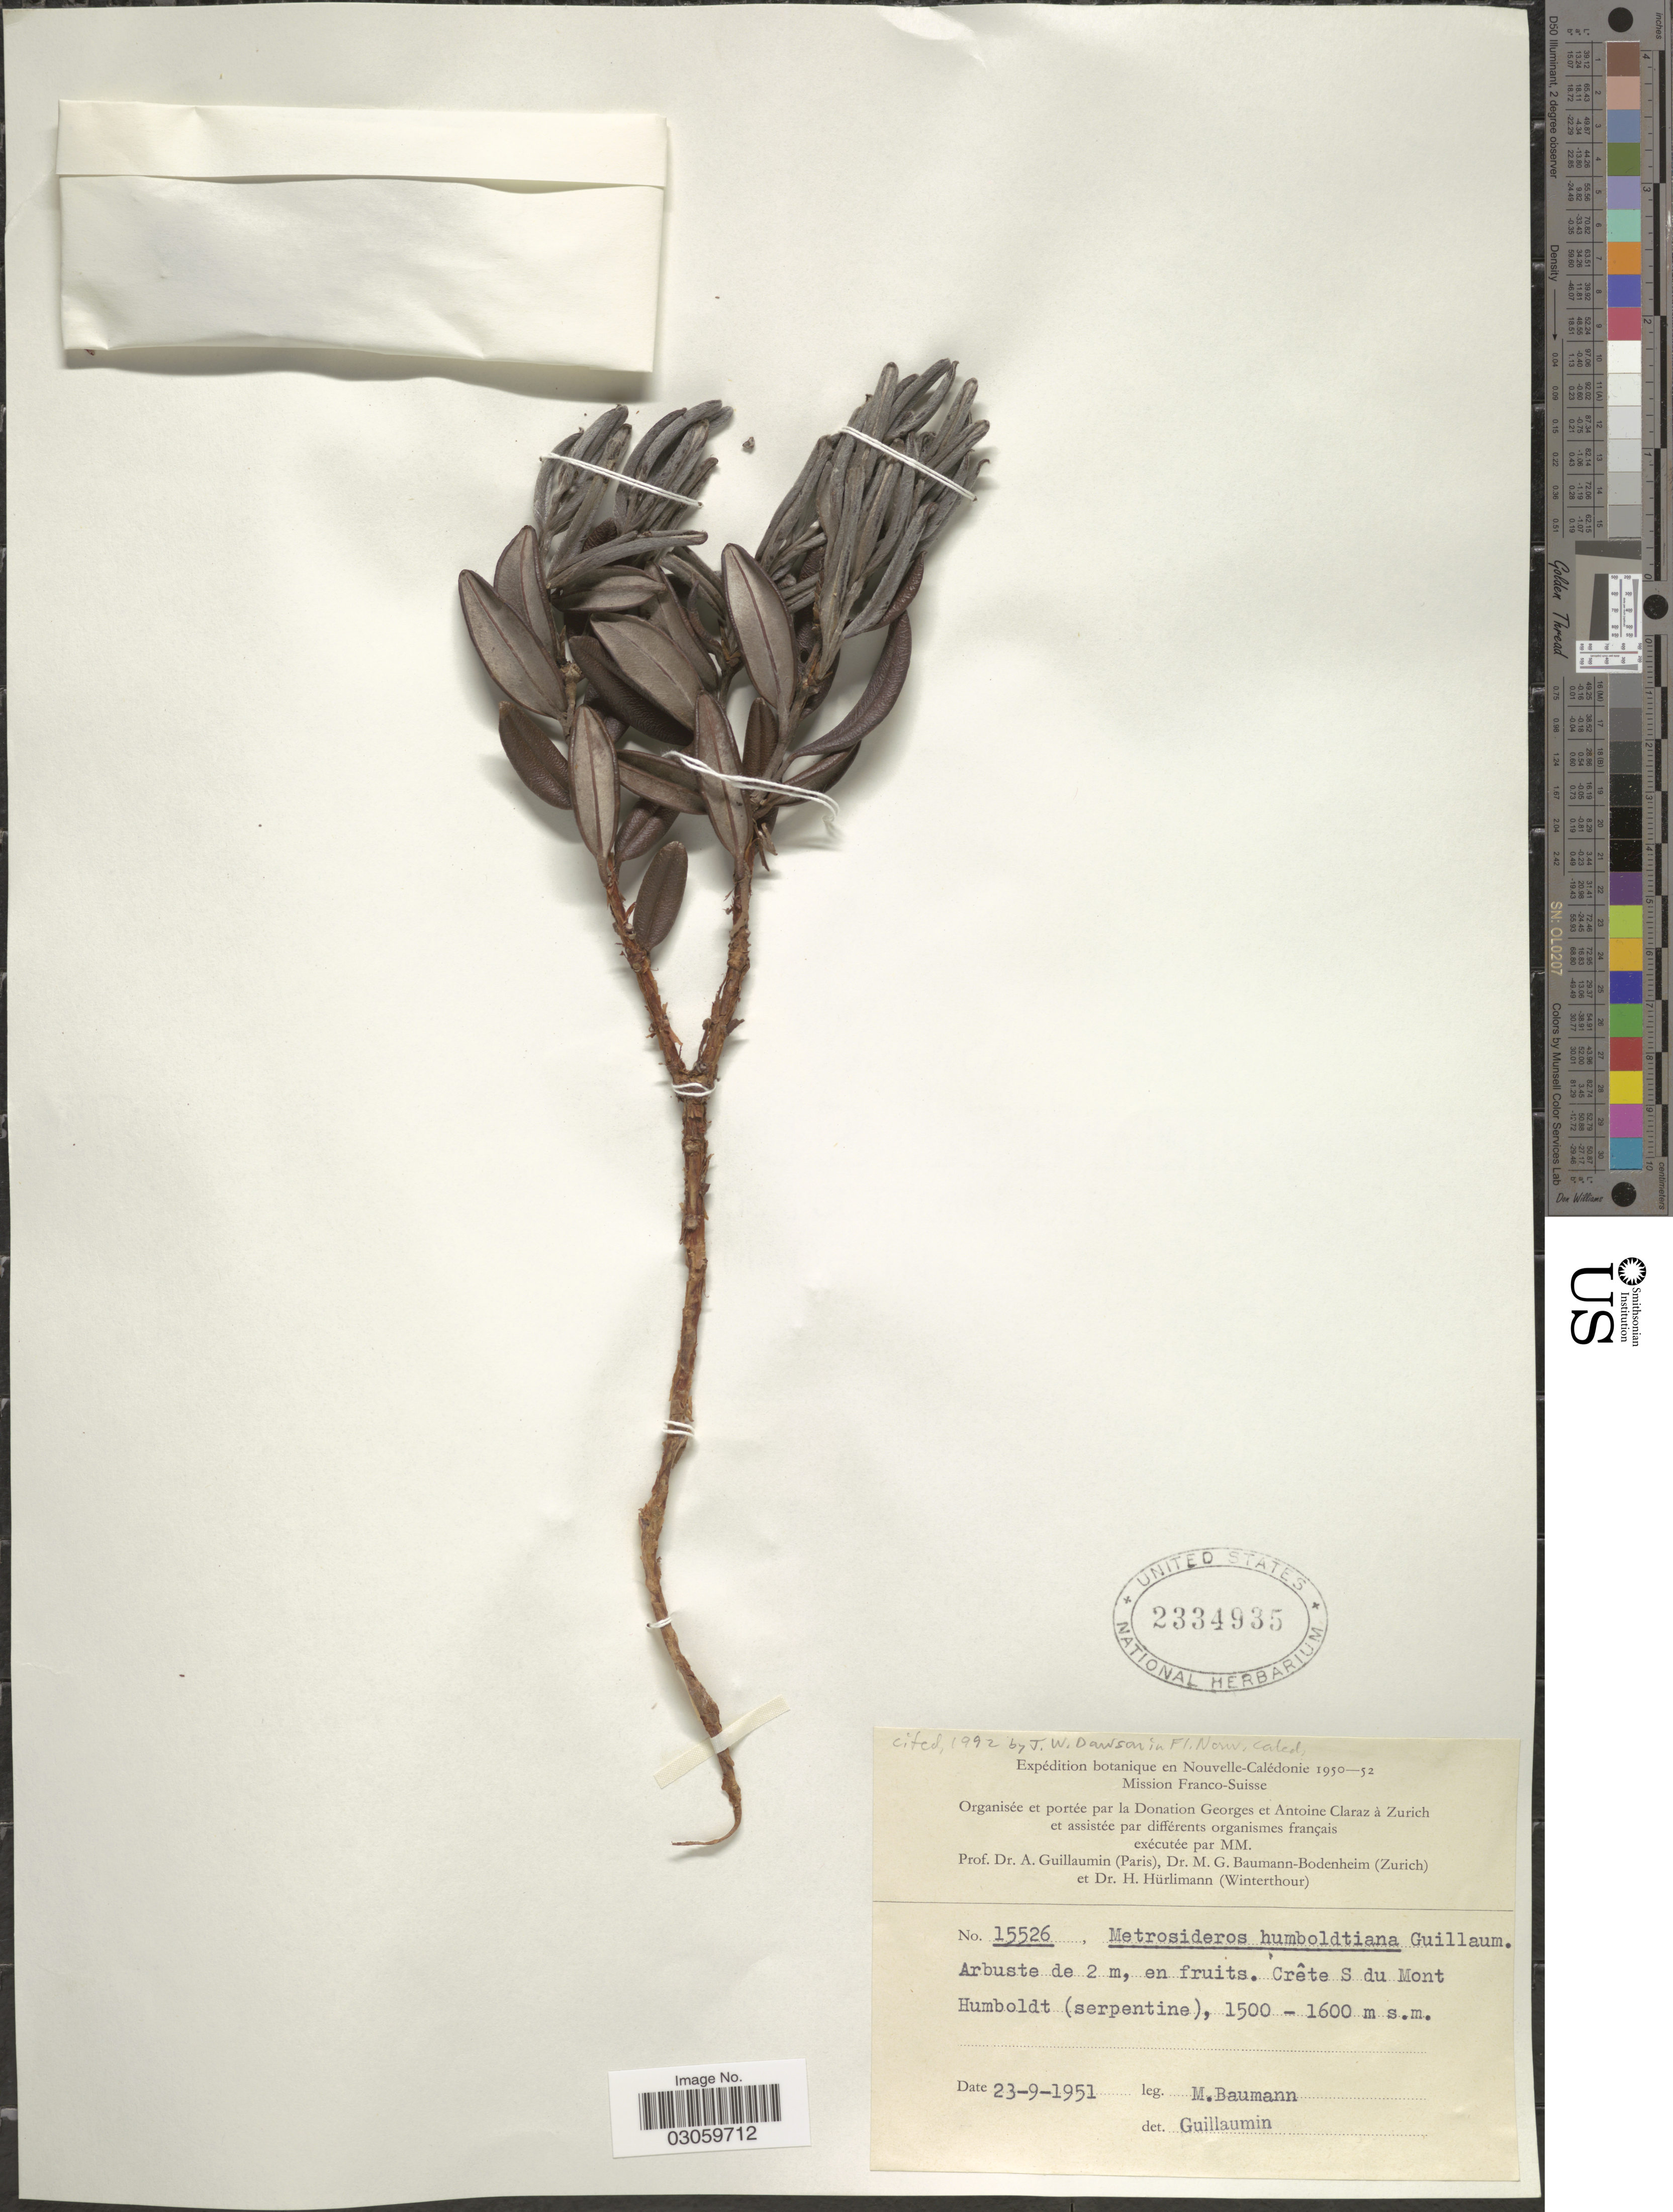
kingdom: Plantae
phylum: Tracheophyta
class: Magnoliopsida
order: Myrtales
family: Myrtaceae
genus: Metrosideros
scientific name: Metrosideros humboldtiana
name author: Guillaumin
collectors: M. G. Baumann-Bodenheim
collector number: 15526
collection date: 1951-09-23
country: New Caledonia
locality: Nouvelle-Calédonie. Crête S du Mont Humboldt (serpentine).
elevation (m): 1500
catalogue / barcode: US 2334935